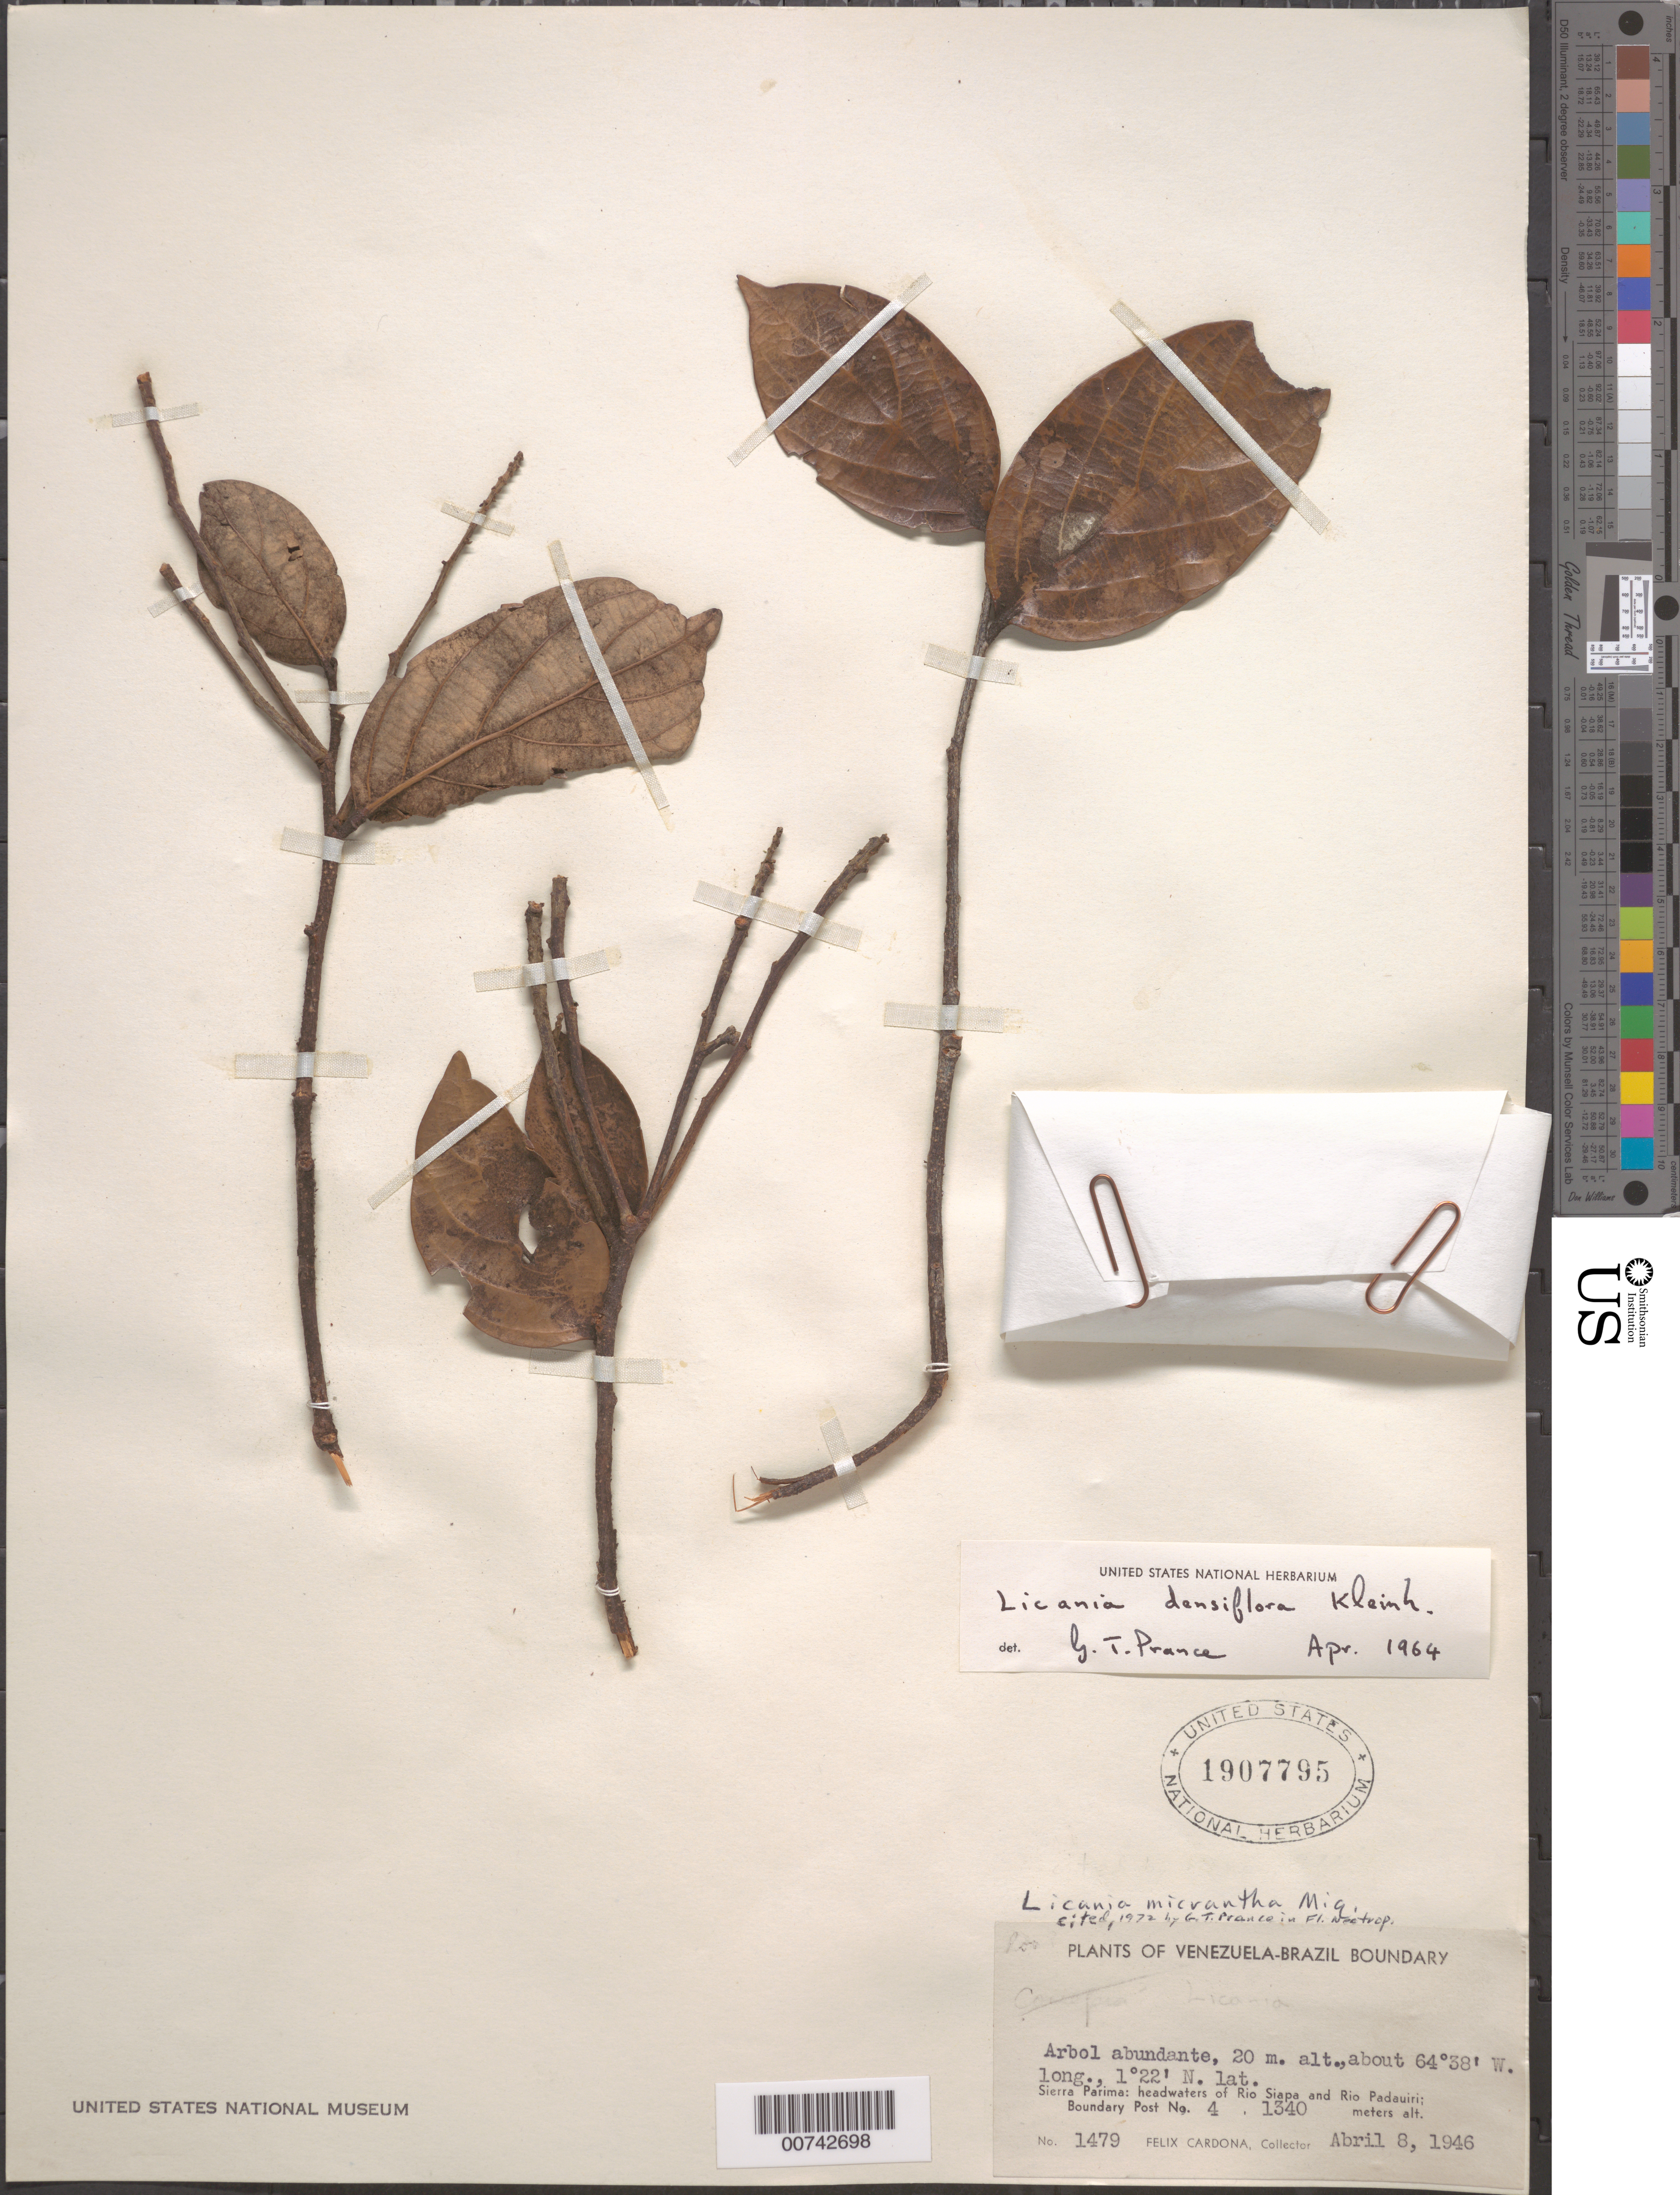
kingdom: Plantae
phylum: Tracheophyta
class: Magnoliopsida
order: Malpighiales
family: Chrysobalanaceae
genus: Licania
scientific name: Licania micrantha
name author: Miq.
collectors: F. Cardona Puig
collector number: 1479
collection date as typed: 8-Apr-46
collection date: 1946-04-08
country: Venezuela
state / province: Amazonas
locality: Sierra Parima, headwaters of Río Siapa and Río Padauiri; Boundary Post no. 4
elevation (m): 1340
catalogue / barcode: US 1907795